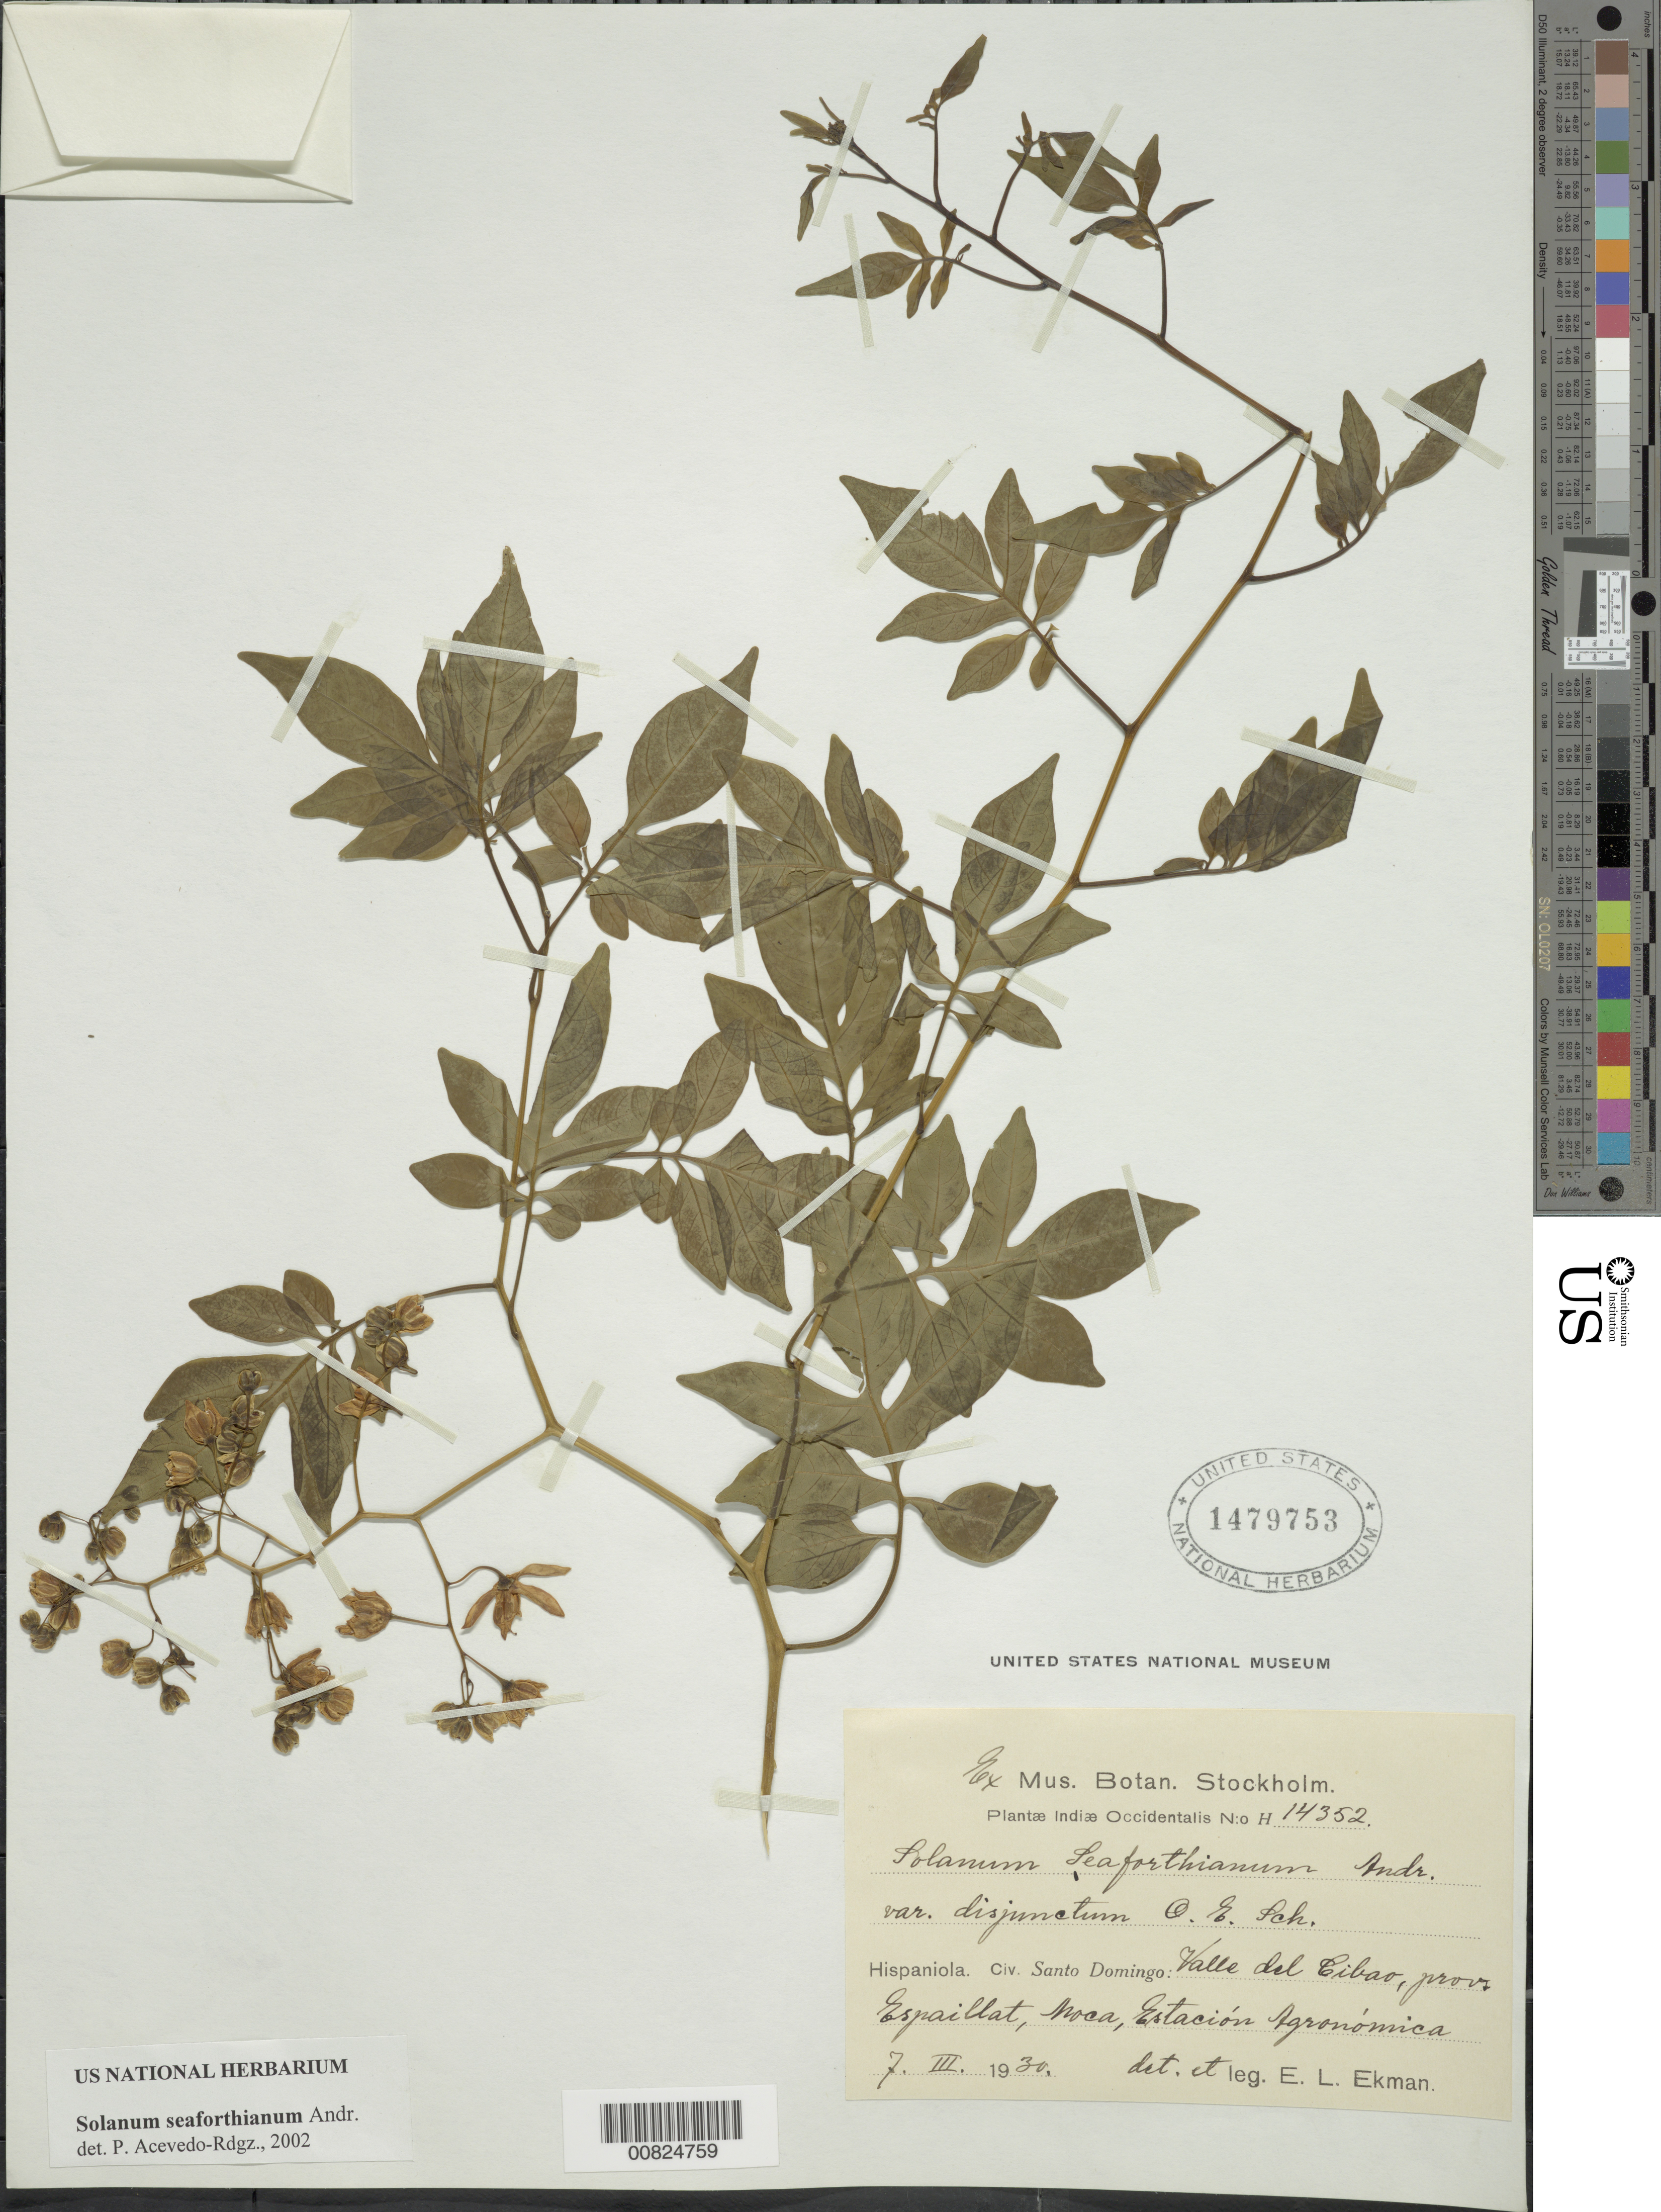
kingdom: Plantae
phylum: Tracheophyta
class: Magnoliopsida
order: Solanales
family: Solanaceae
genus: Solanum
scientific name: Solanum seaforthianum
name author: Andrews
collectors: E. L. Ekman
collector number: H 14352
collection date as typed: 07 Mar 1930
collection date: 1930-03-07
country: Dominican Republic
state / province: Espaillat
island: Hispaniola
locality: Valle del Cibao, Moca, Estación Agronómica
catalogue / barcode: US 1479753